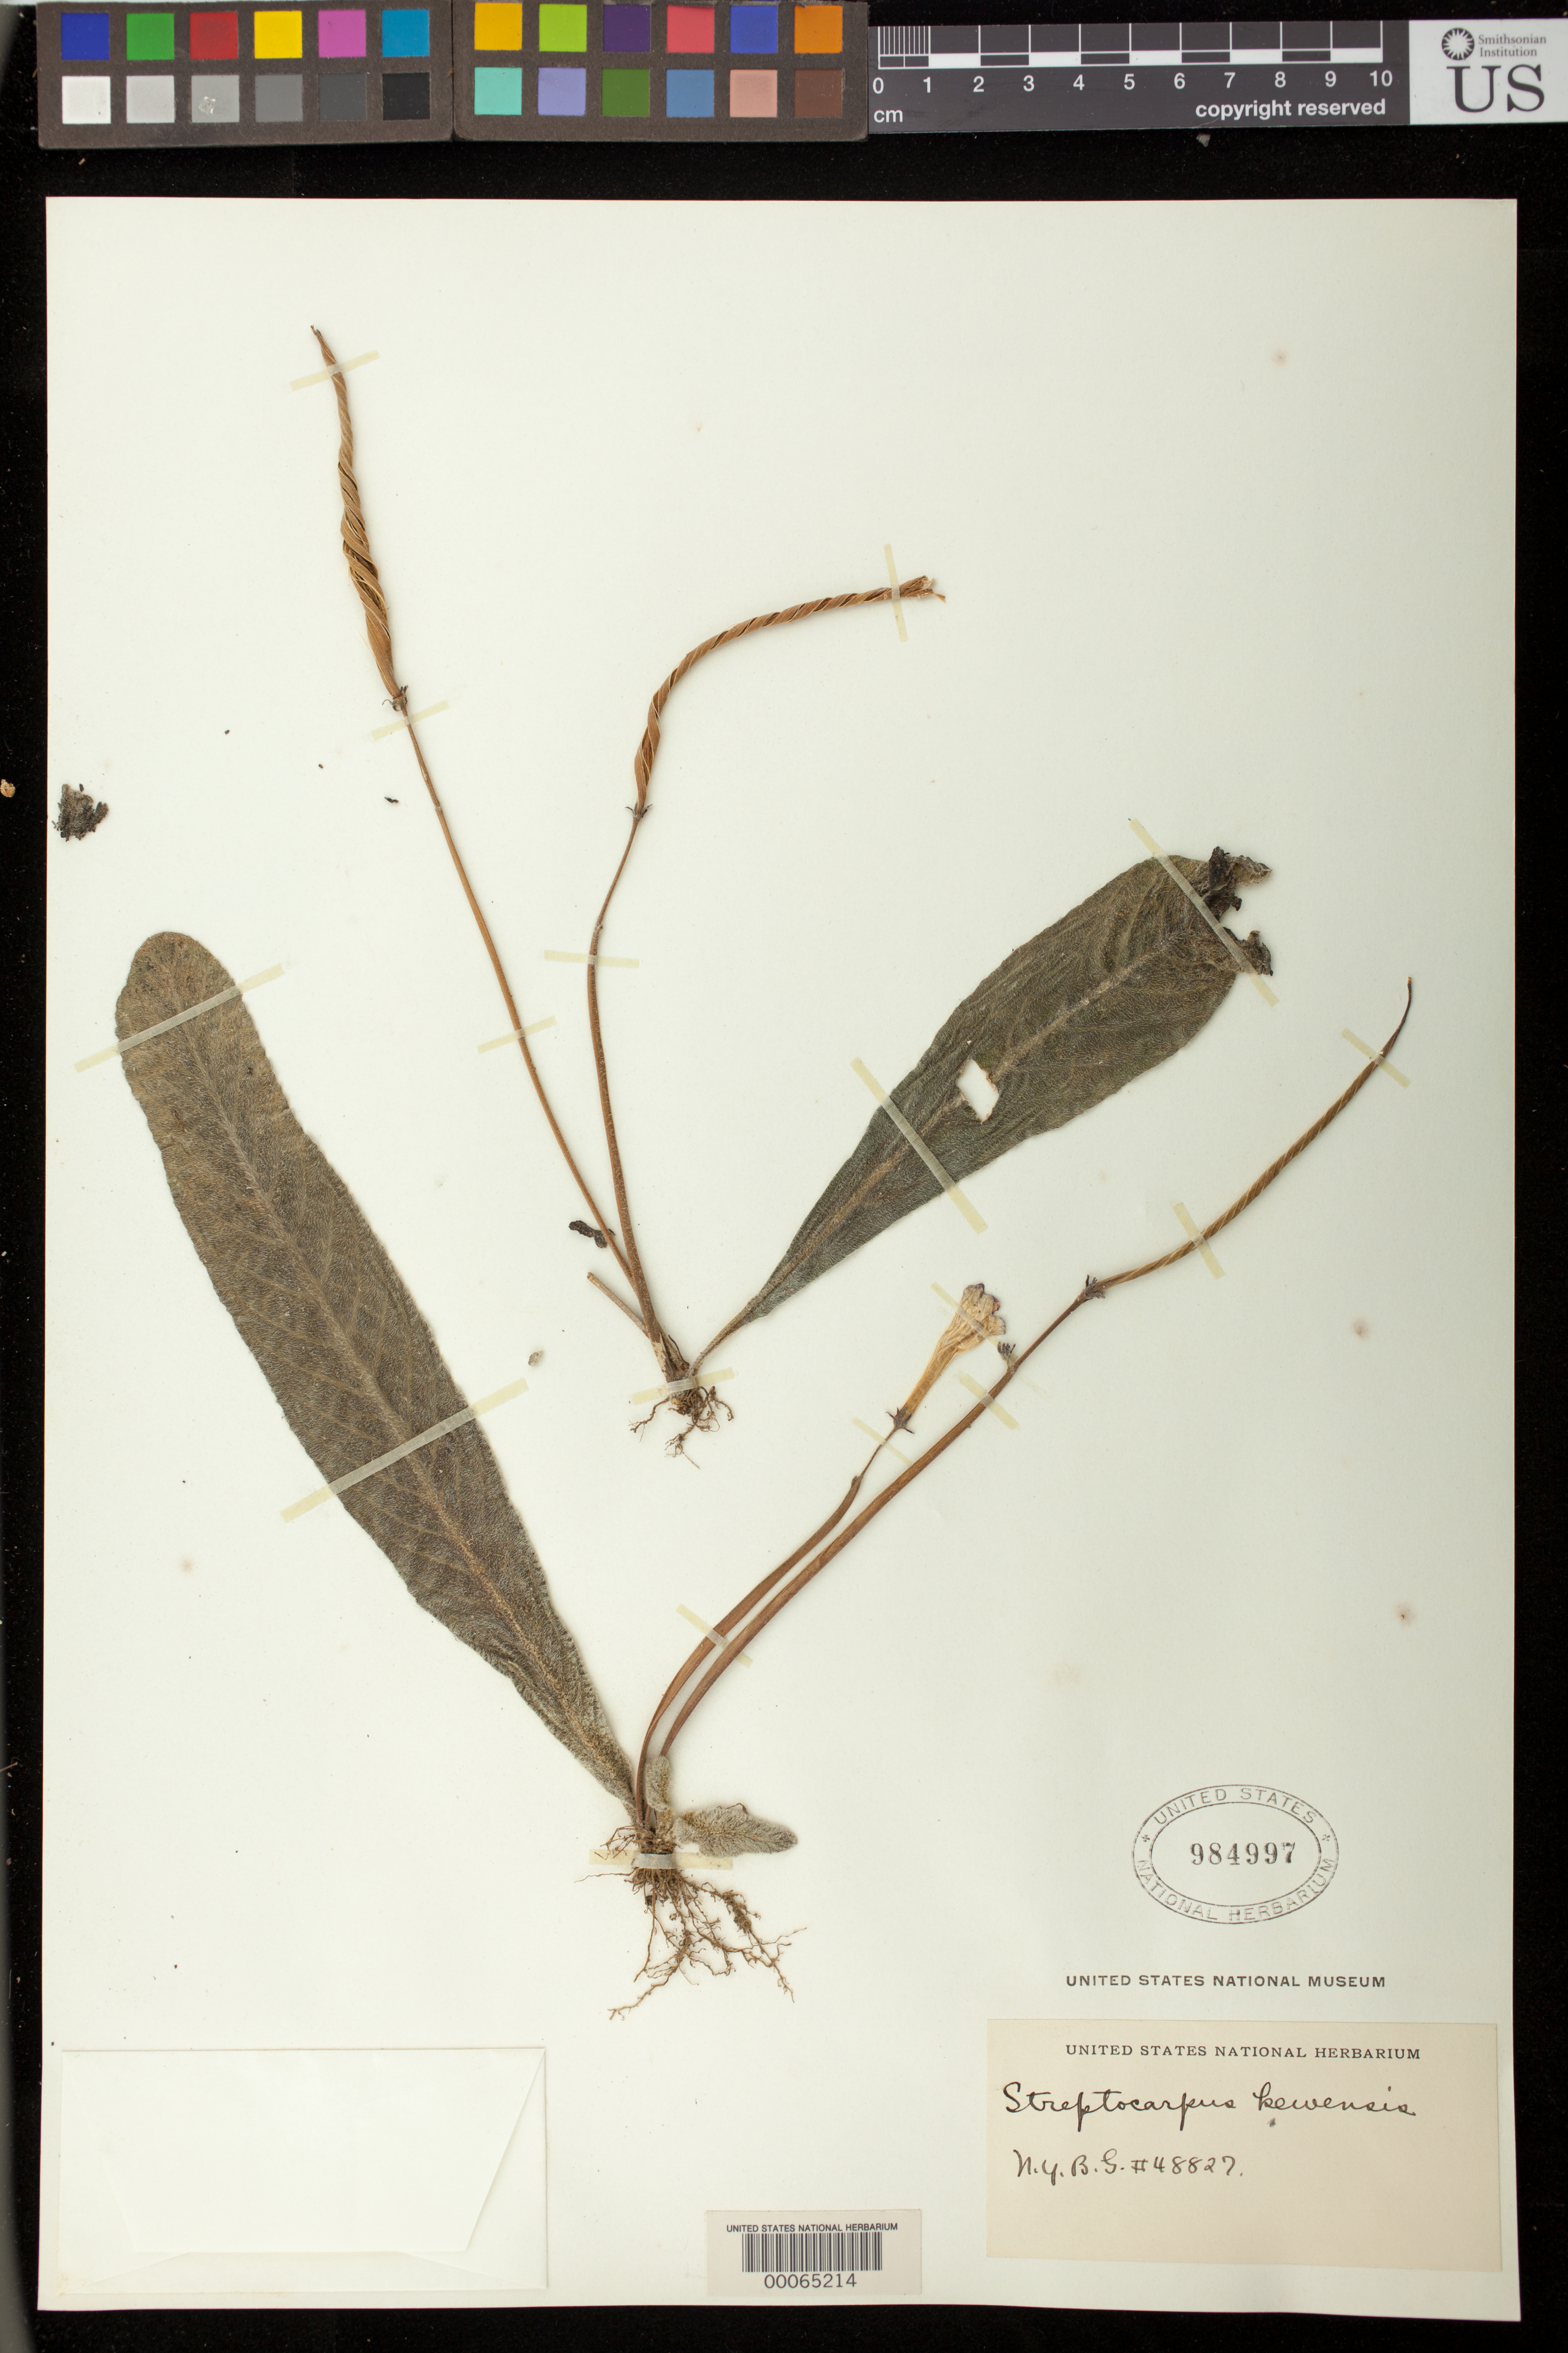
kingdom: Plantae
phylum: Tracheophyta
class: Magnoliopsida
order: Lamiales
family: Gesneriaceae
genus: Streptocarpus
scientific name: Streptocarpus kewensis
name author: Hort.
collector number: NYBG 48827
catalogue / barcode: US 984997